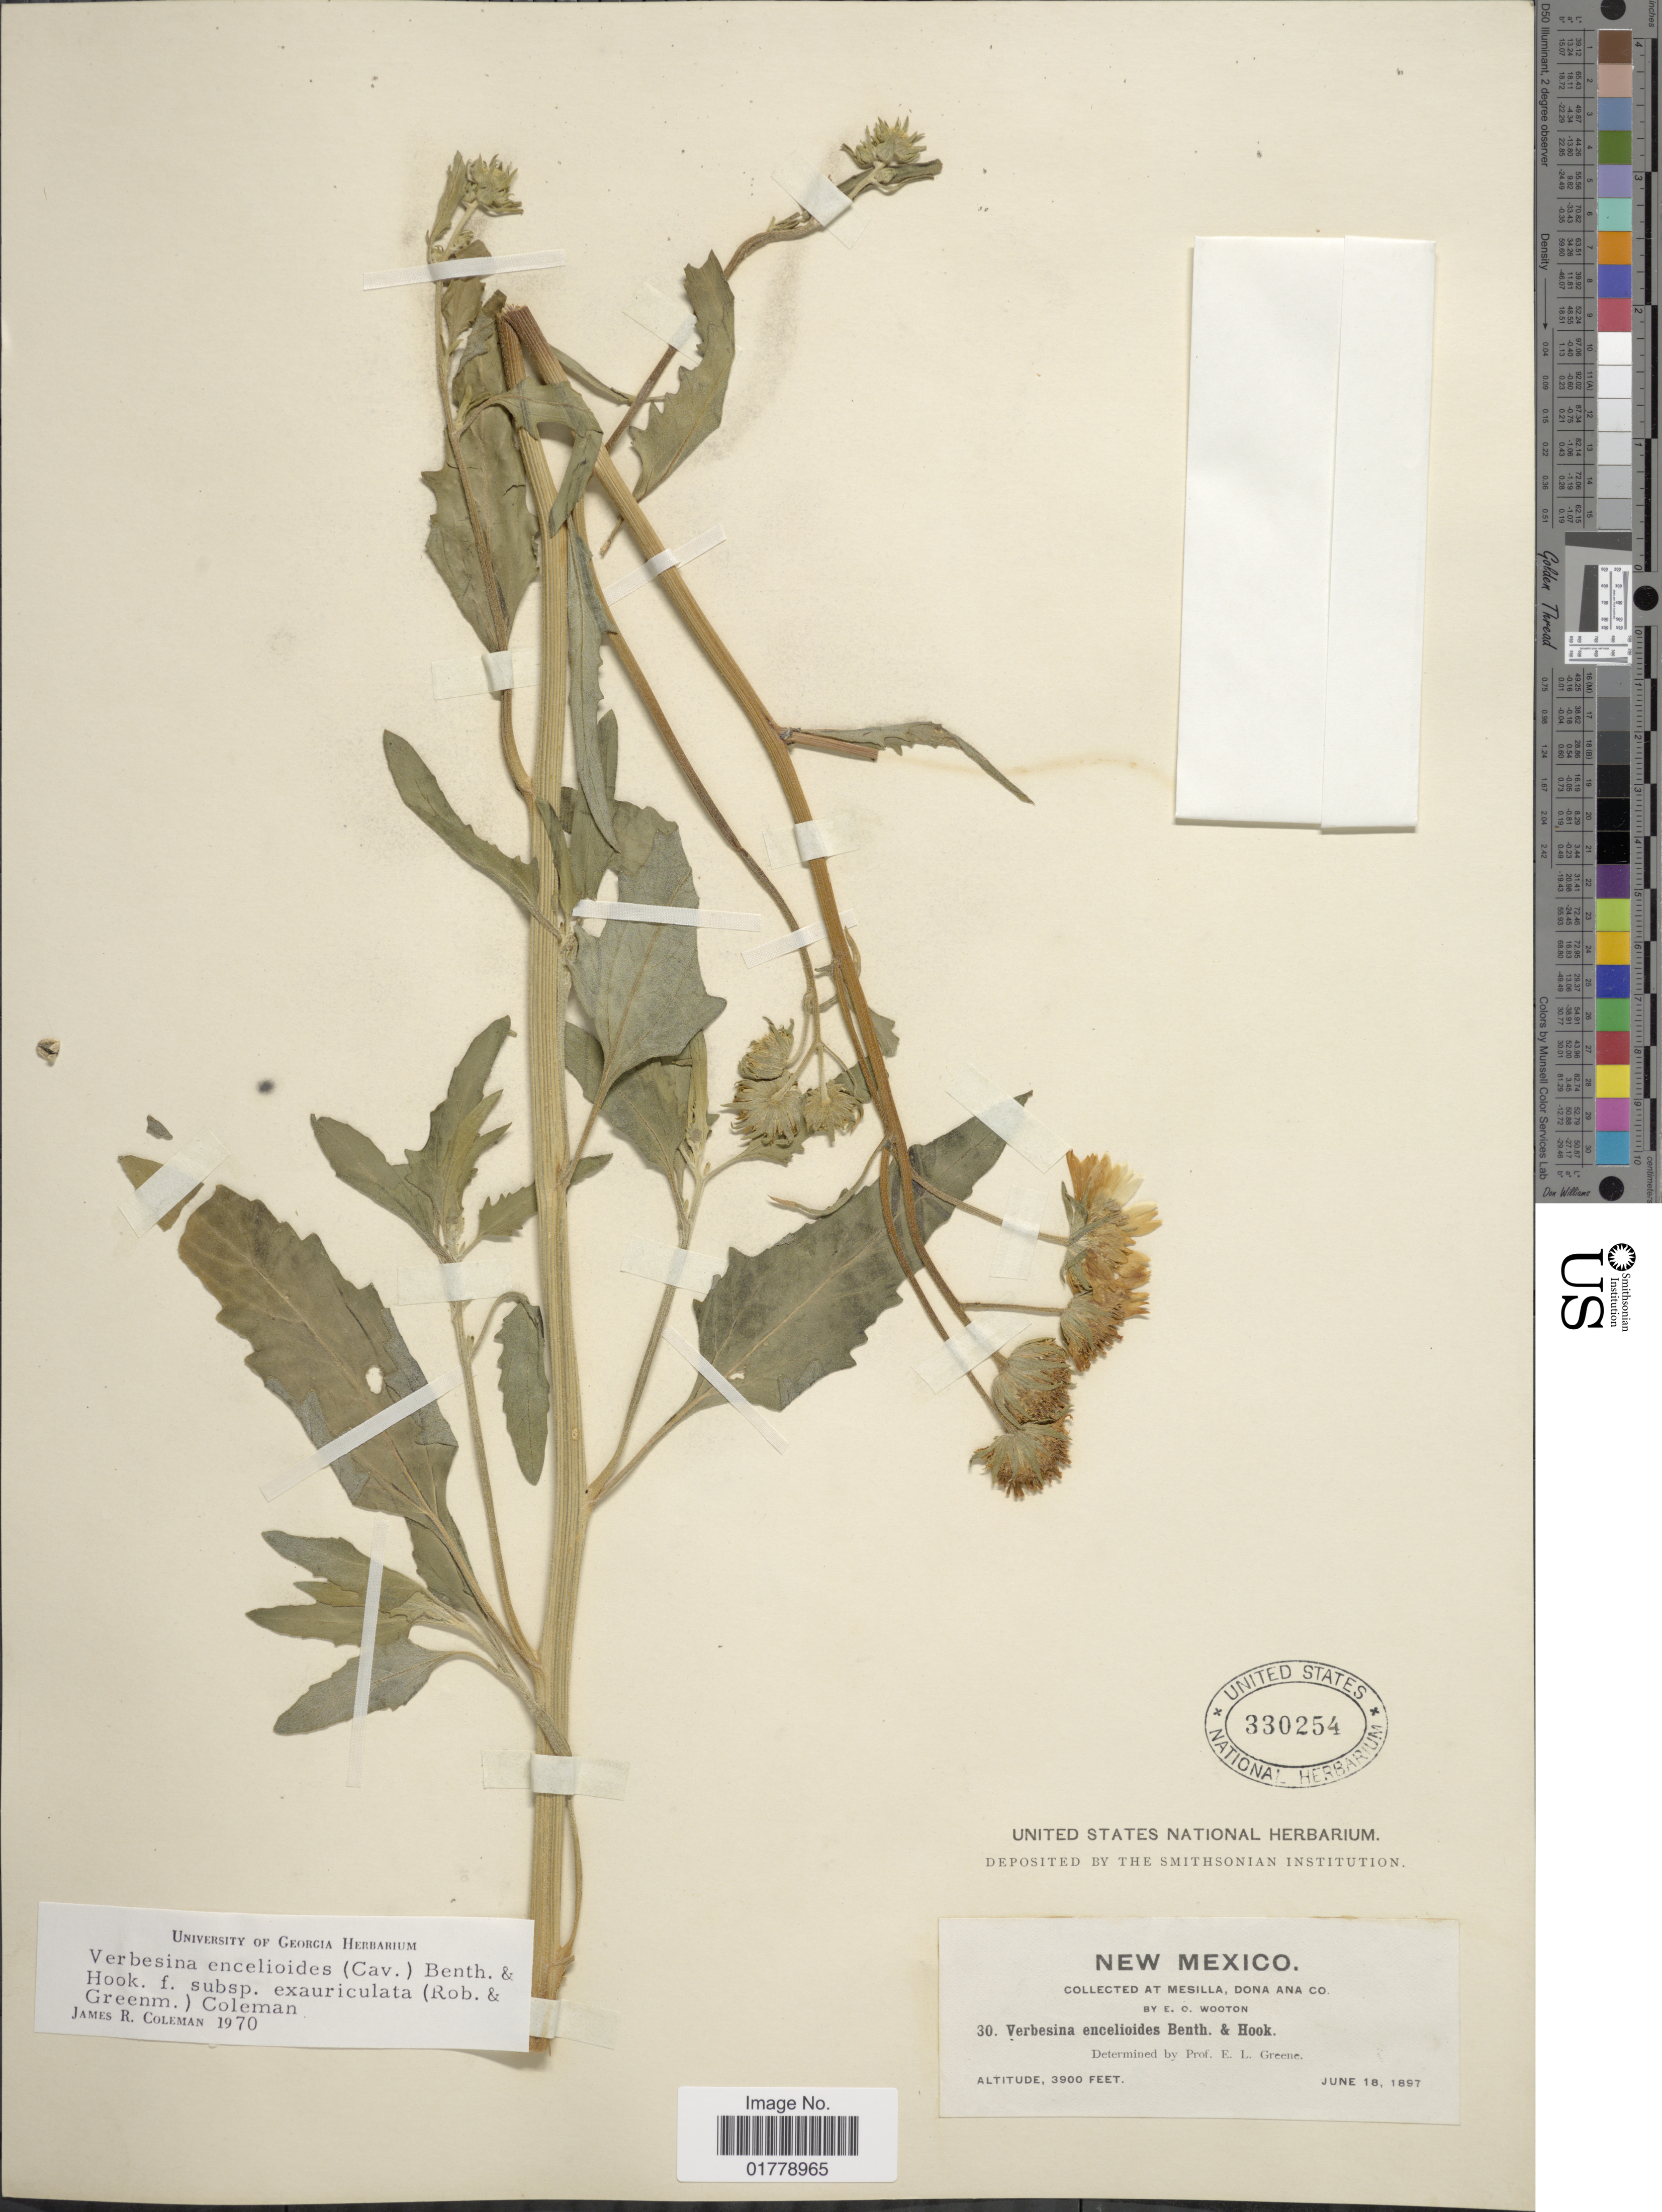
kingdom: Plantae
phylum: Tracheophyta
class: Magnoliopsida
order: Asterales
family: Asteraceae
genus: Verbesina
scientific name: Verbesina encelioides var. cana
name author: (B.L. Rob.) Greenm.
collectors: E. O. Wooton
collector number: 30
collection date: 1897-06-18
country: United States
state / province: New Mexico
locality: At Mesilla, Dona Ana Co.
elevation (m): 1189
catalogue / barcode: US 330254